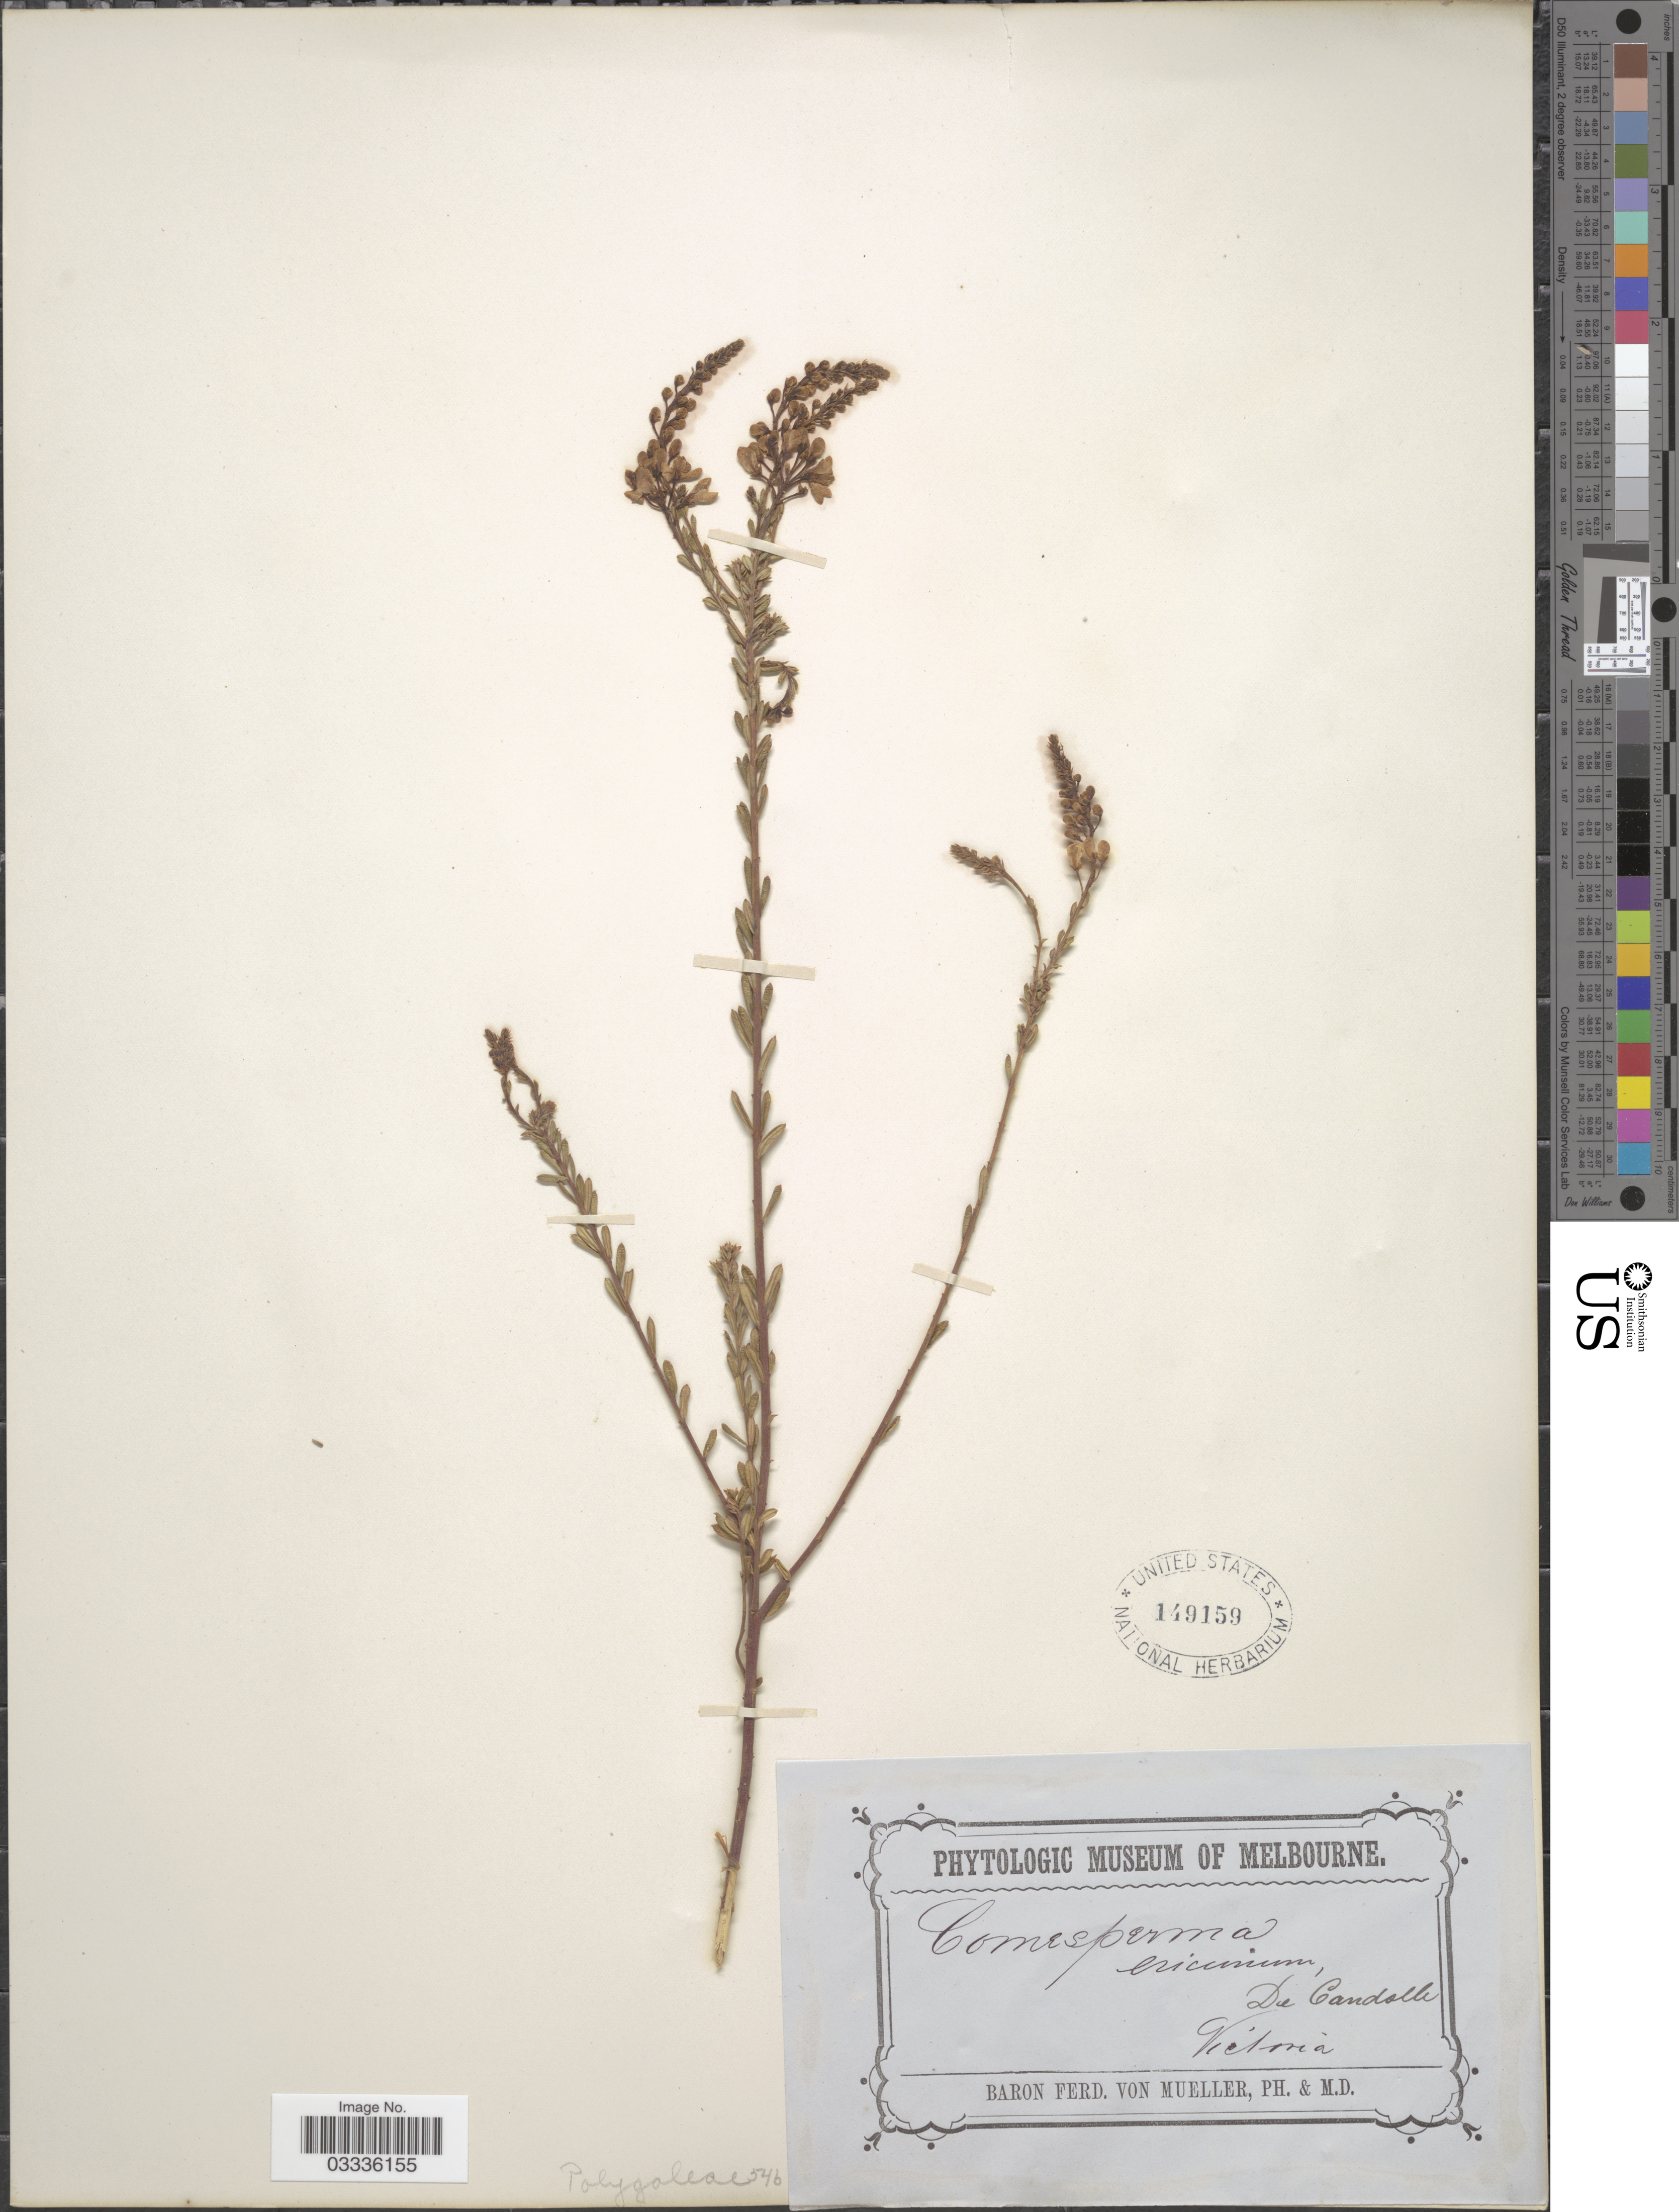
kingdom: Plantae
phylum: Tracheophyta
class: Magnoliopsida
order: Fabales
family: Polygalaceae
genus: Comesperma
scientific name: Comesperma ericinum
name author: DC.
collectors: B. von Mueller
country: Australia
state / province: Victoria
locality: Victoria.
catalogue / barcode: US 149159